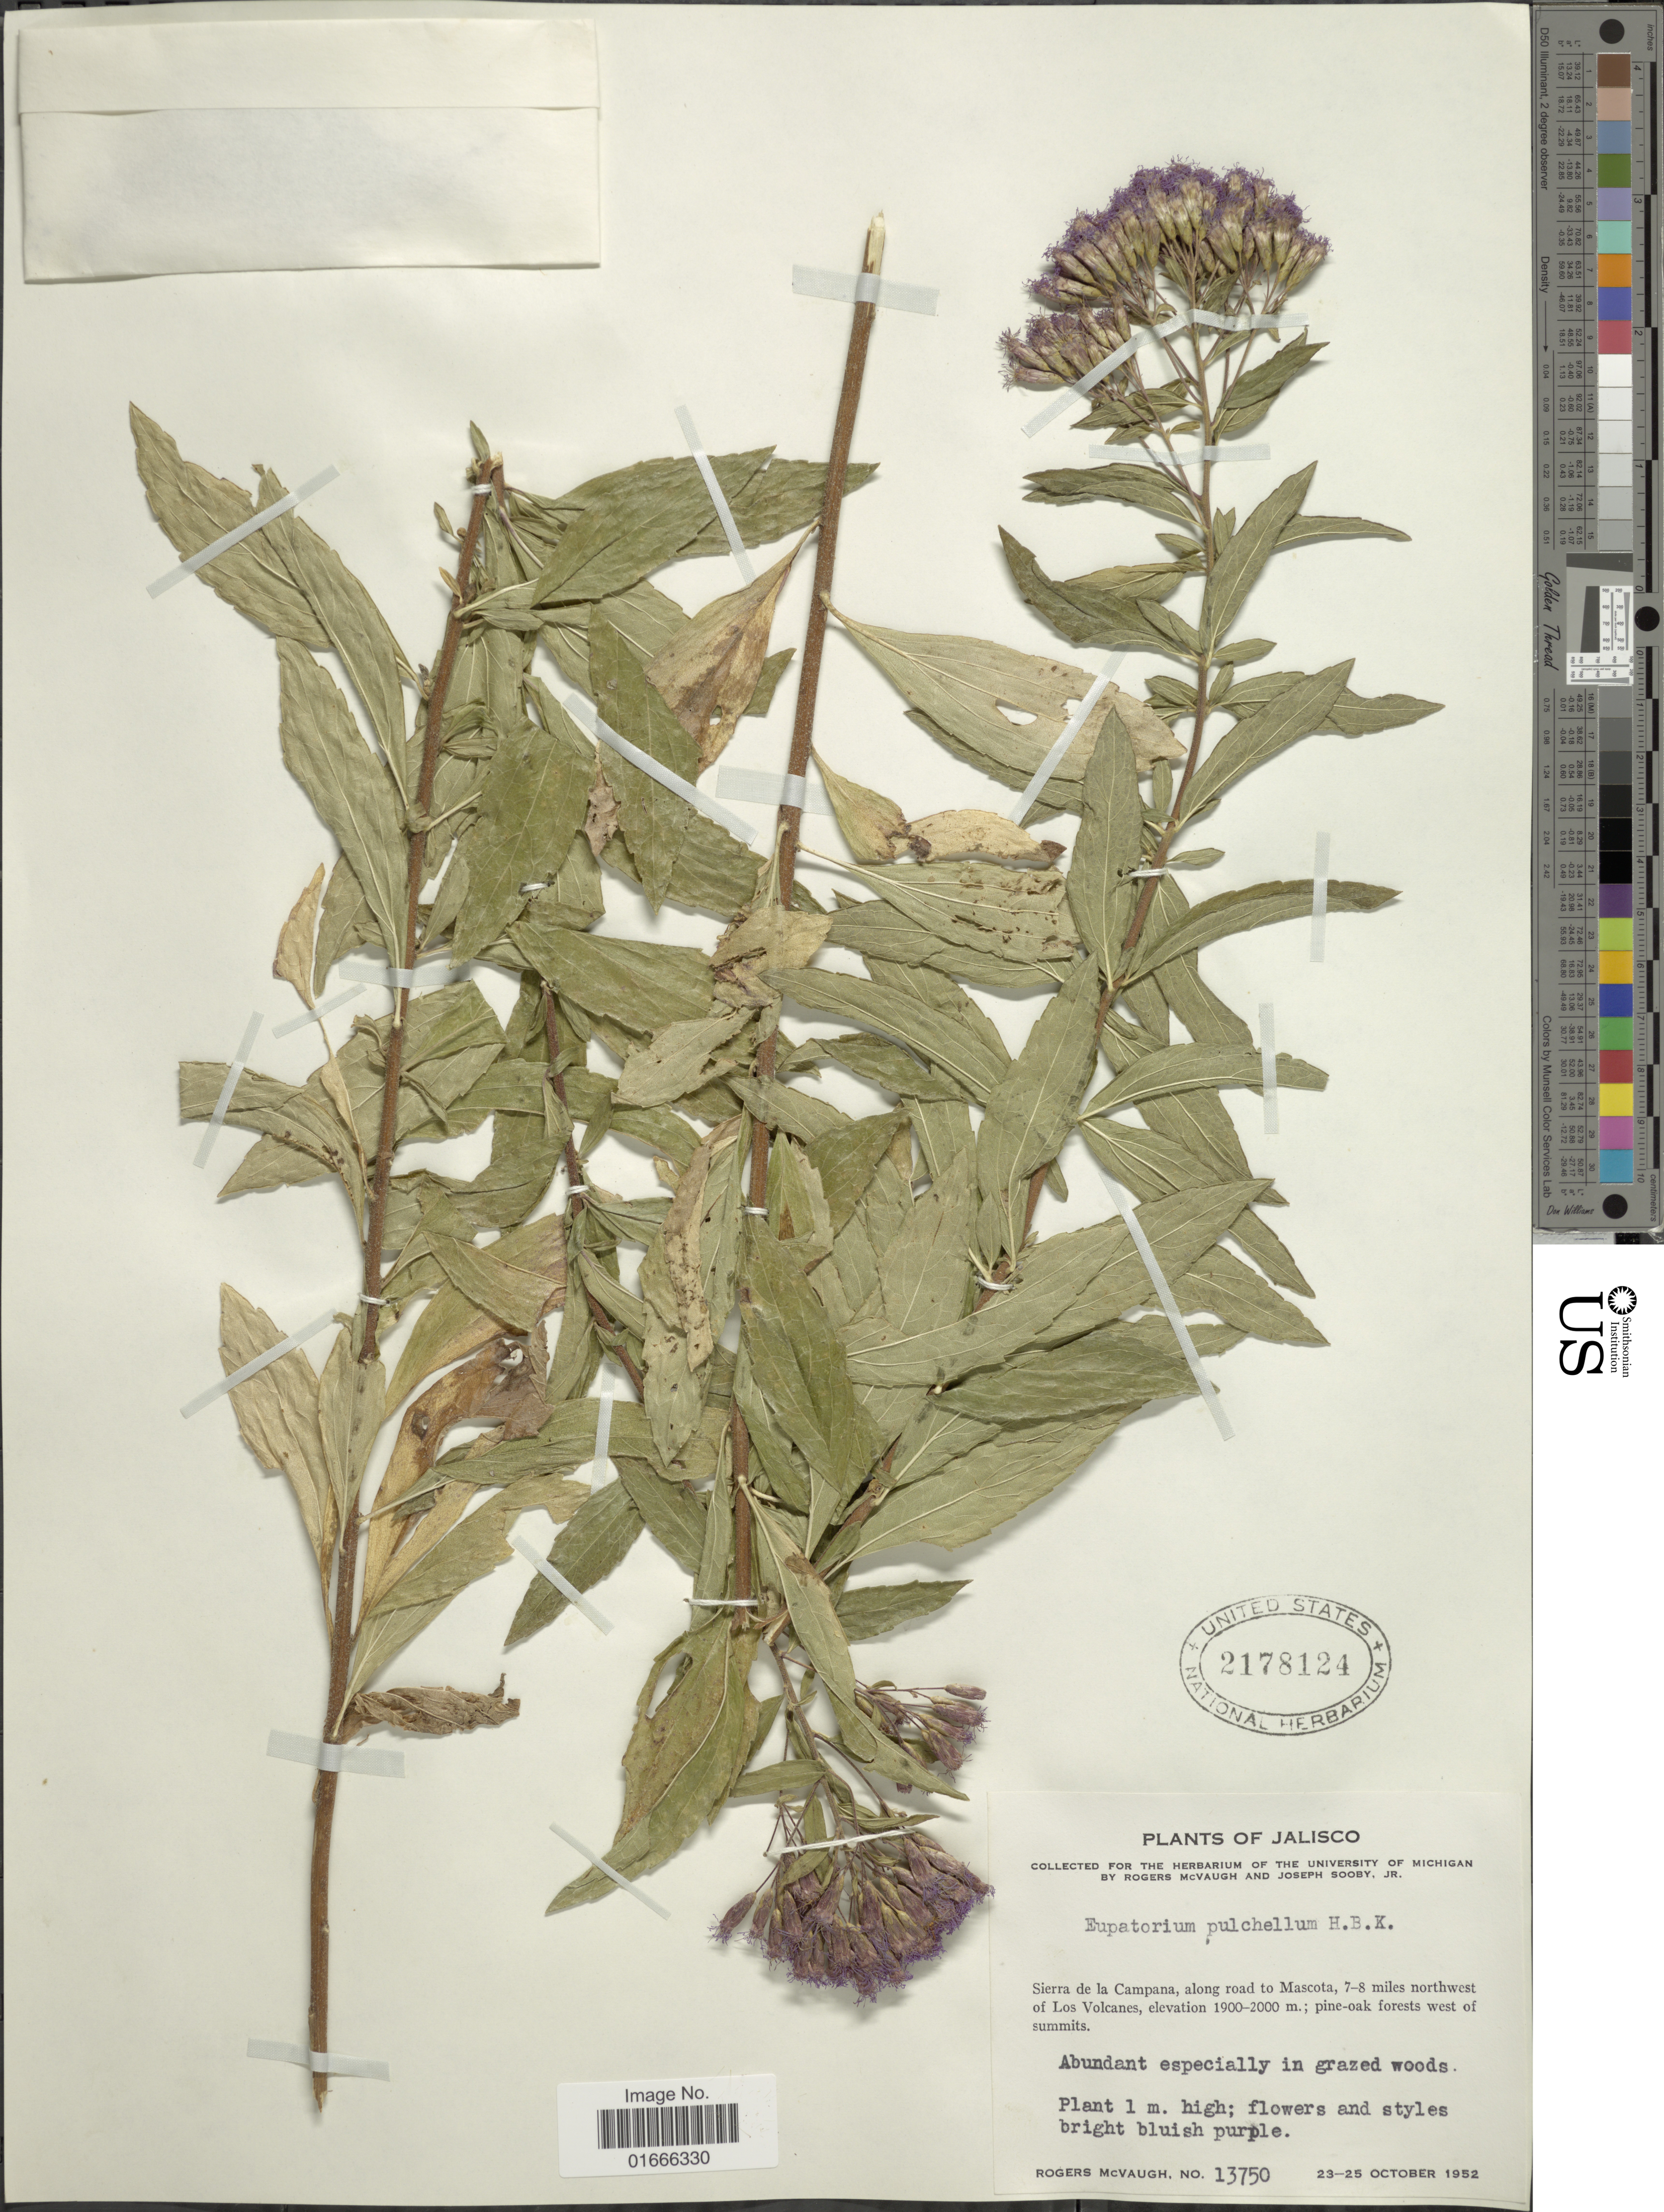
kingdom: Plantae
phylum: Tracheophyta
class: Magnoliopsida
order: Asterales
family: Asteraceae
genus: Chromolaena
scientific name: Chromolaena pulchella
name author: (Kunth) R.M. King & H. Rob.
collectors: R. McVaugh & J. Sooby Jr.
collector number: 13750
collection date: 1952-10-23/1952-10-25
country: Mexico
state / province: Jalisco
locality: Sierra de la Campana, along road to Mascota, 7 - 8 miles northwest of Los Volcanes.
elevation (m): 1900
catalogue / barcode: US 2178124